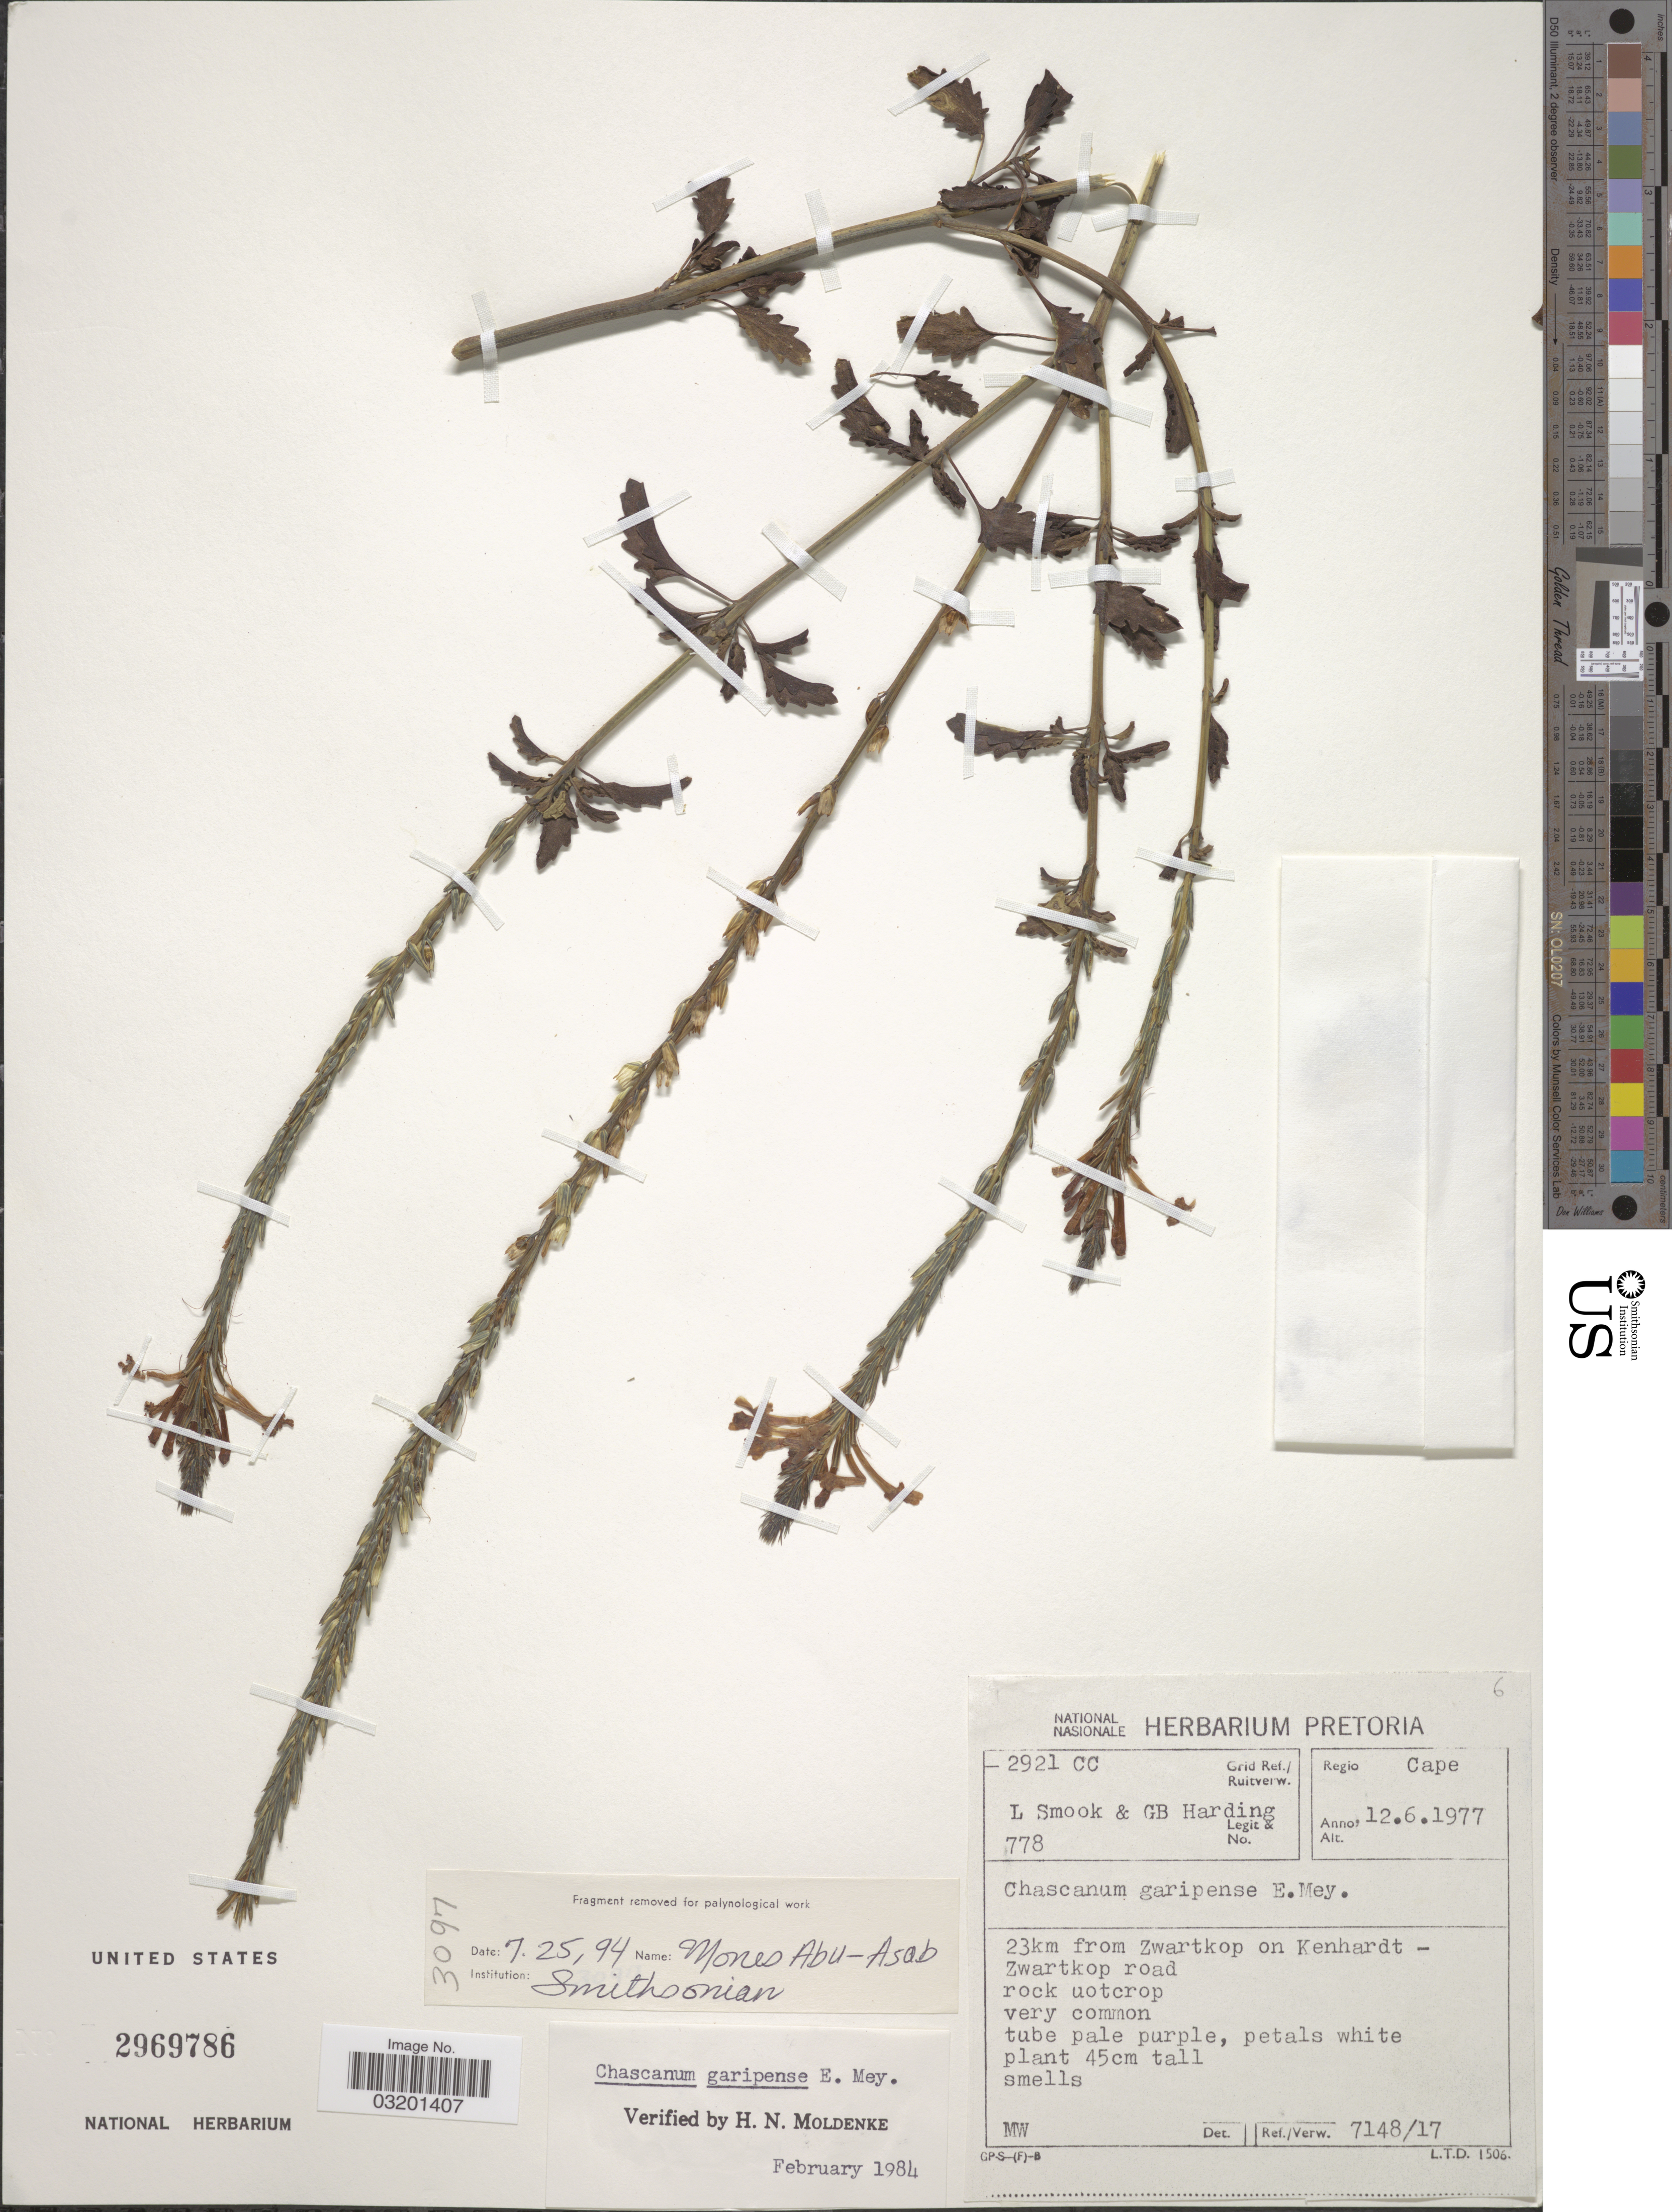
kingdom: Plantae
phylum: Tracheophyta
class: Magnoliopsida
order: Lamiales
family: Verbenaceae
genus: Chascanum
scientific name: Chascanum garipense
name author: E. Mey.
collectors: L. Smook & G. Harding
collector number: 778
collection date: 1977-06-12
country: South Africa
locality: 2921 CC grid Ref./Ruitverw., Regio Cape, 23km from Zwartkop on Kenhardt - Zwartkop road.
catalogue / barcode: US 2969786